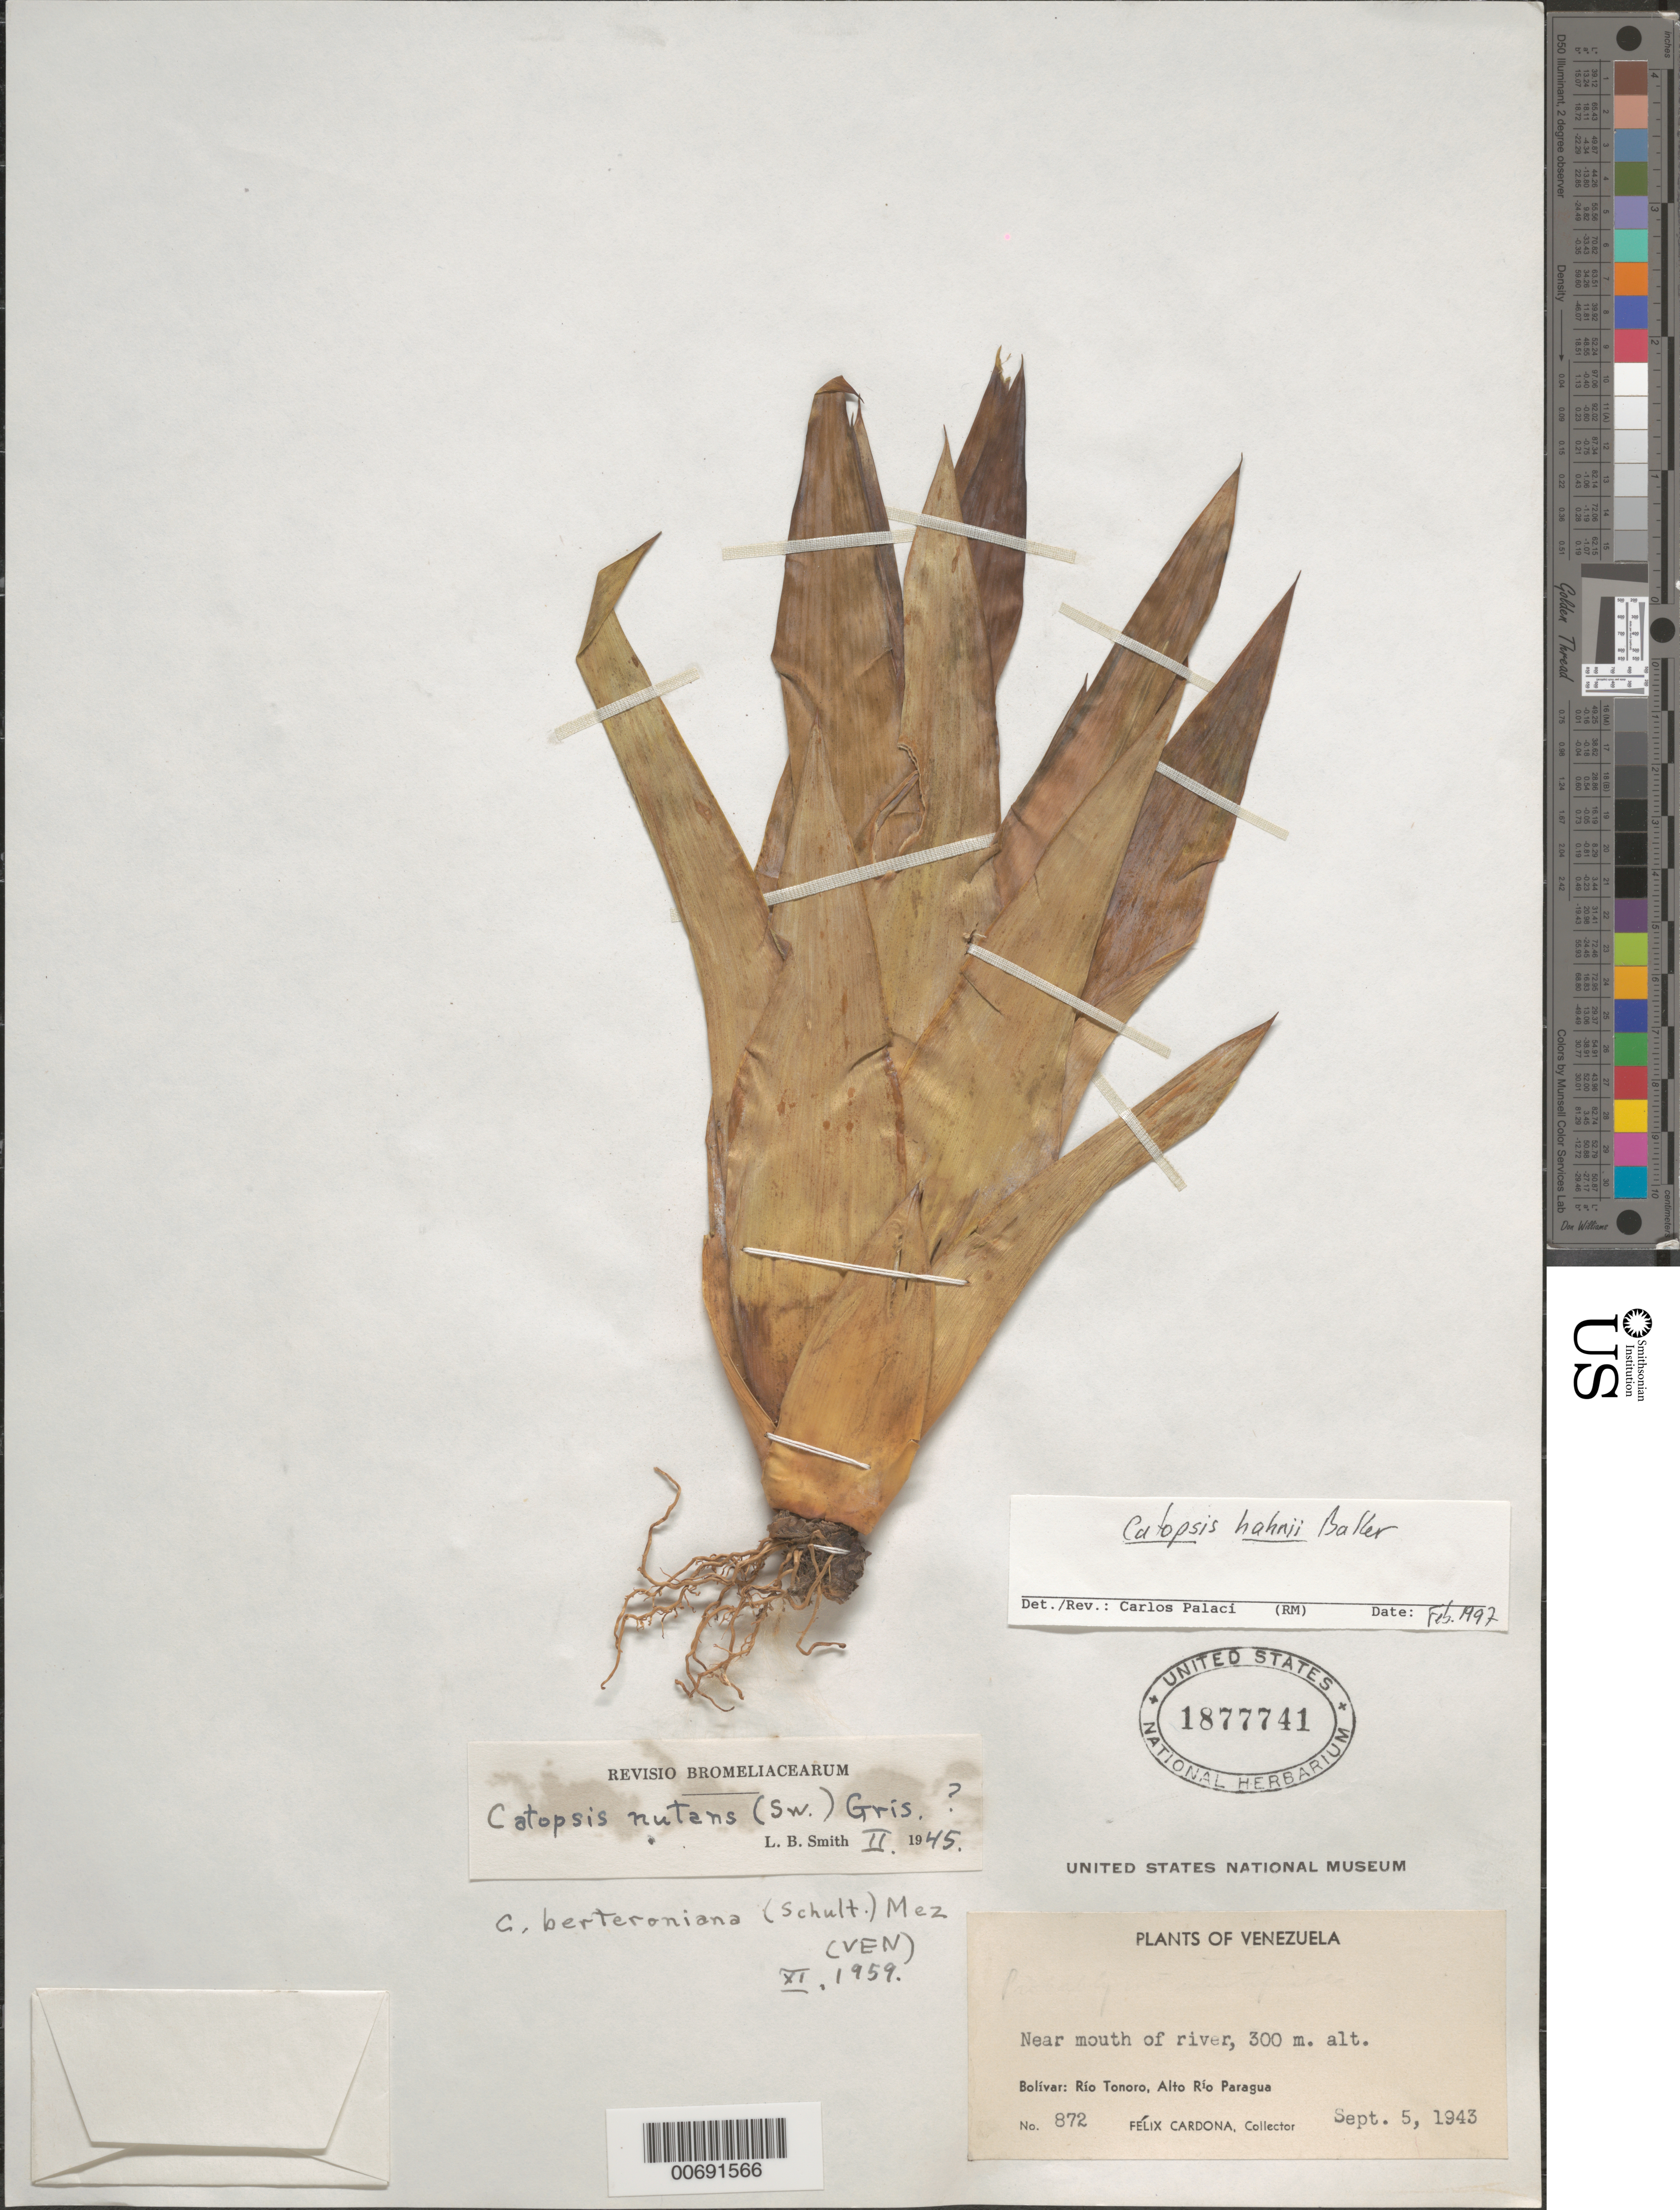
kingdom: Plantae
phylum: Tracheophyta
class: Liliopsida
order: Poales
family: Bromeliaceae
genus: Catopsis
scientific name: Catopsis hahnii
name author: Baker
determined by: Palací, C. A., (RM), University of Wyoming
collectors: F. Cardona Puig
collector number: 872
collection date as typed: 5-Sep-43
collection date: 1943-09-05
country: Venezuela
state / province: Bolívar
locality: Alto Río Paragua, Río Tonoro (Guayana)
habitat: Near mouth of river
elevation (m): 300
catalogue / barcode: US 1877741